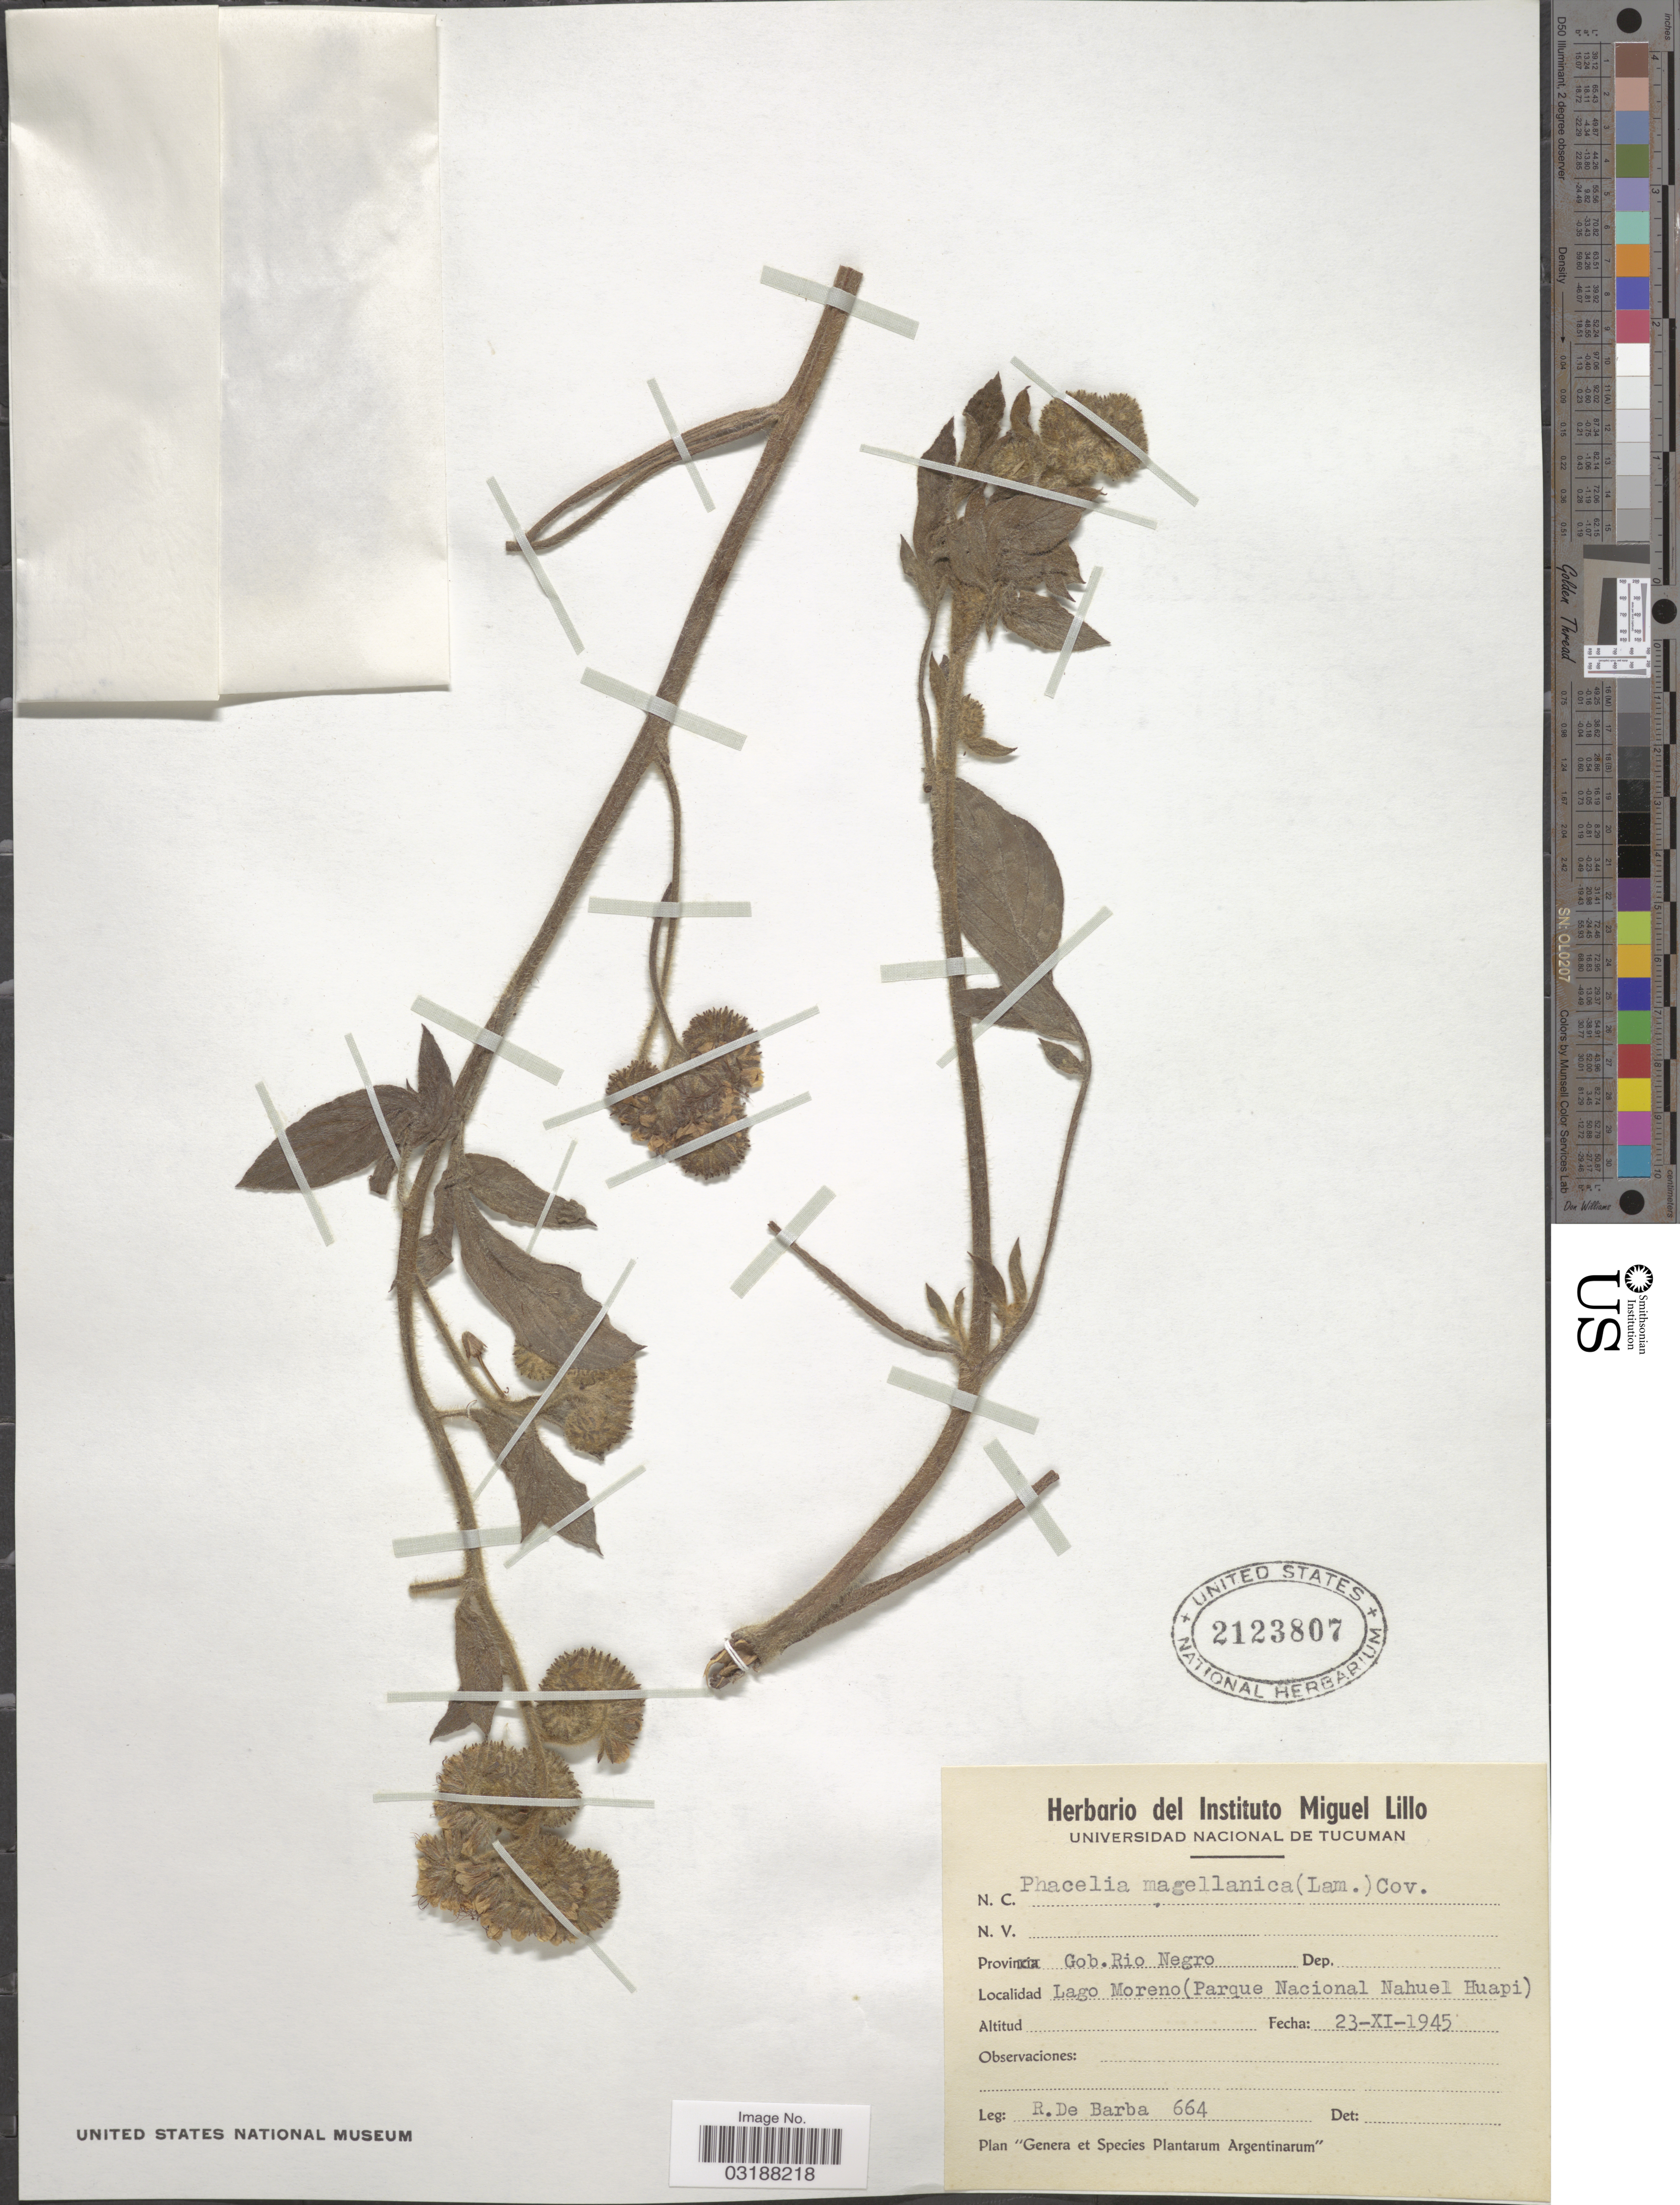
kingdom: Plantae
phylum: Tracheophyta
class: Magnoliopsida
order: Boraginales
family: Hydrophyllaceae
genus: Phacelia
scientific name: Phacelia magellanica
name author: (Lam.) Coville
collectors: R. De Barba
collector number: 664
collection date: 1945-11-23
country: Argentina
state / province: Rio Negro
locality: Gob. Rio Negro, Lago Moreno (Parque Nacional Nahuel Huapi).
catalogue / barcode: US 2123807